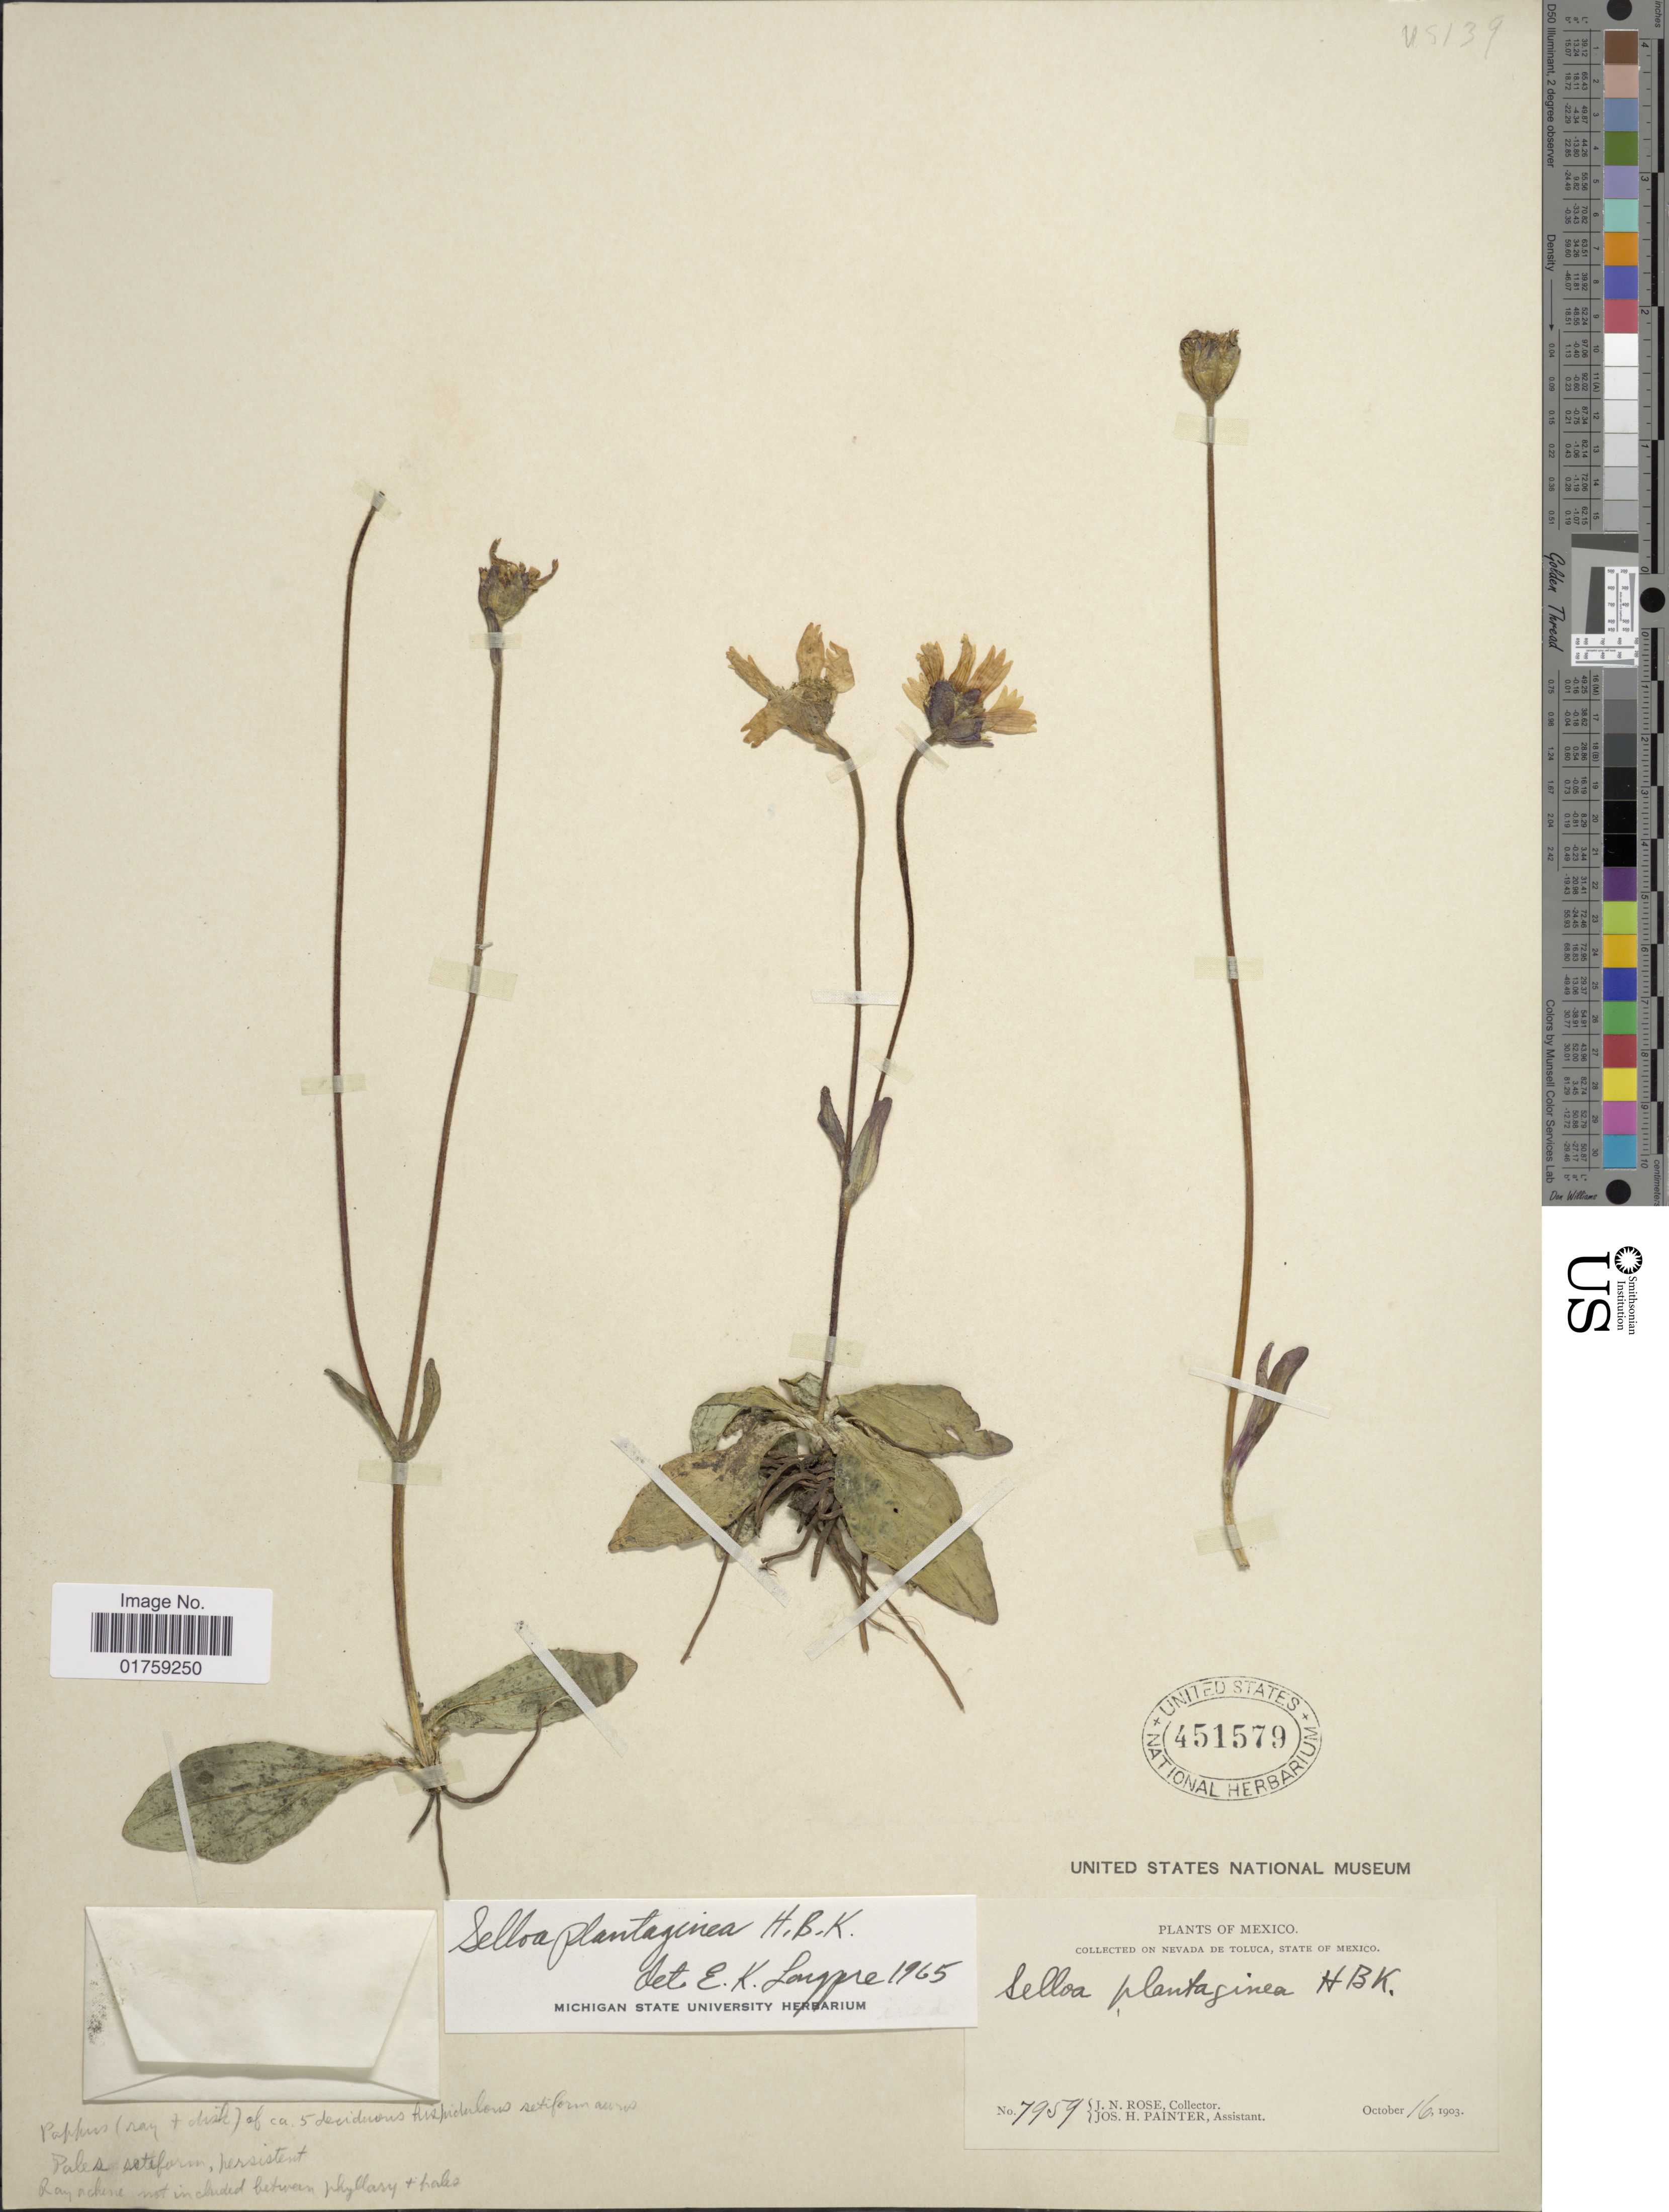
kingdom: Plantae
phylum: Tracheophyta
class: Magnoliopsida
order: Asterales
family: Asteraceae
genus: Selloa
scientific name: Selloa plantaginea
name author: Kunth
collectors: J. N. Rose & J. H. Painter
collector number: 7959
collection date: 1903-10-16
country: Mexico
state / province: México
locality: Nevada de Toluca, State of México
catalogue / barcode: US 451579